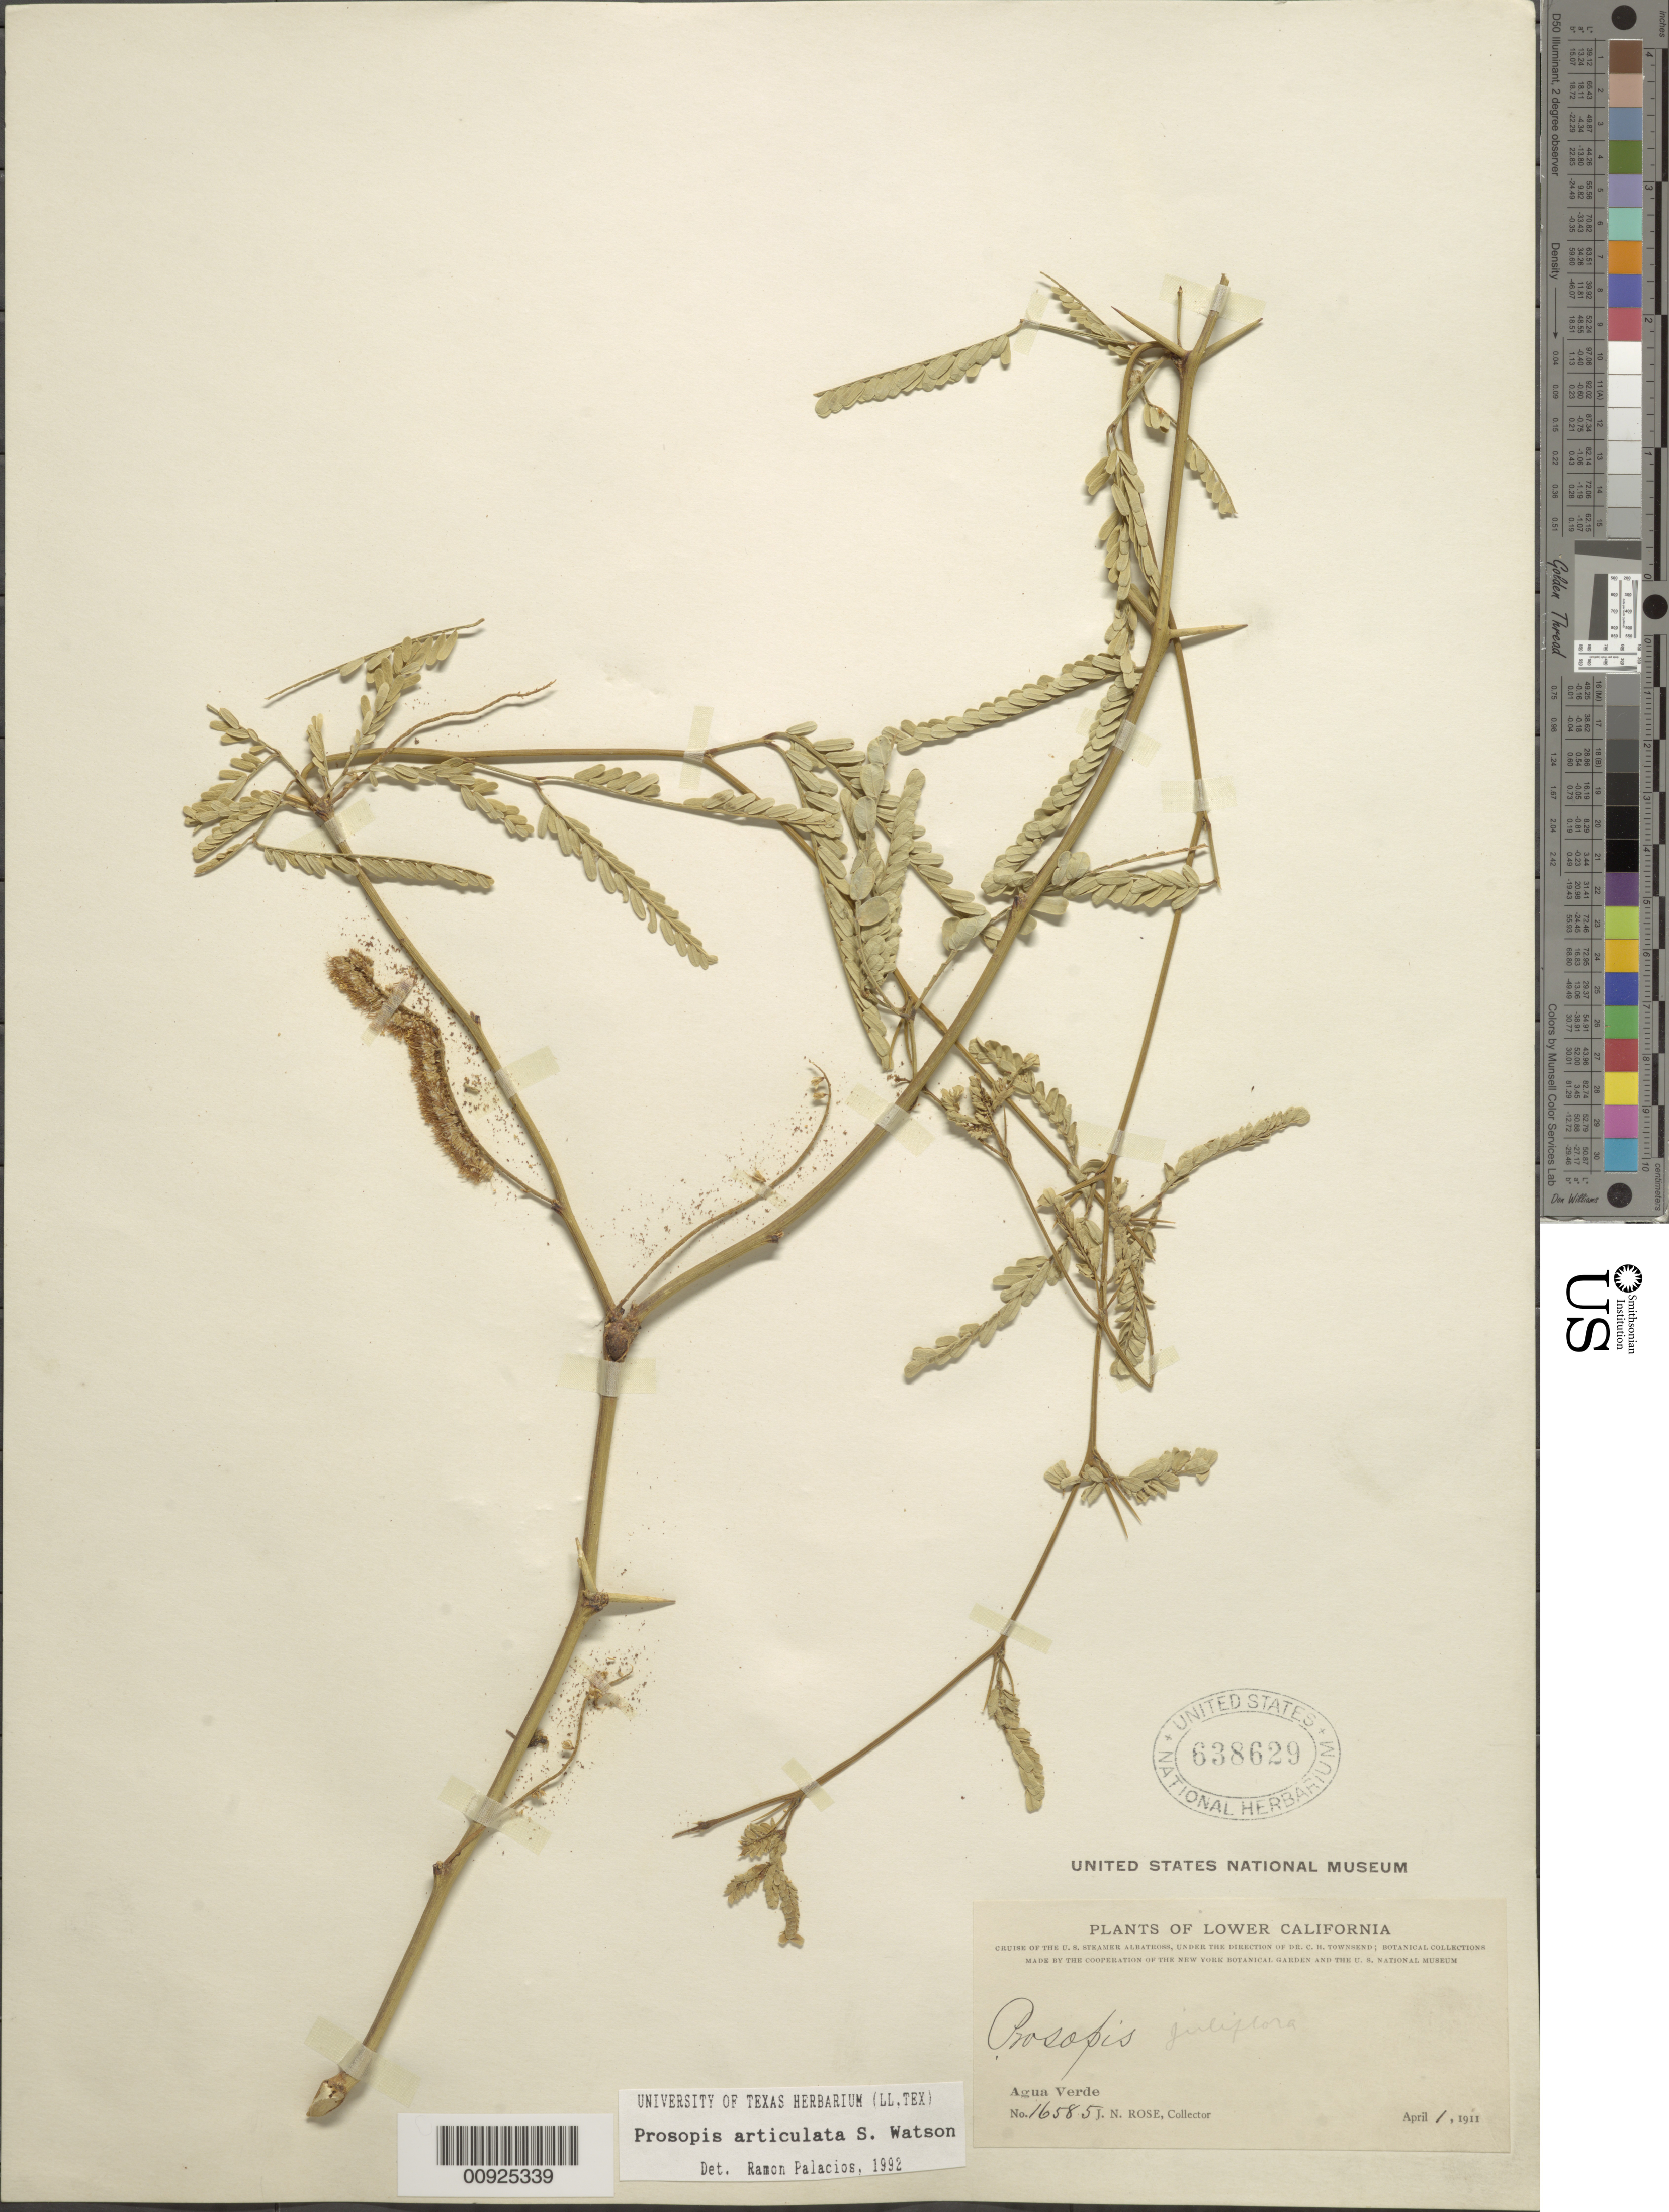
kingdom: Plantae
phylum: Tracheophyta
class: Magnoliopsida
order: Fabales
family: Fabaceae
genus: Neltuma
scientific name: Neltuma articulata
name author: (S. Watson) Britton & Rose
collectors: J. N. Rose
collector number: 16585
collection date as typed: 01 Apr 1911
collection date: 1911-04-01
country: Mexico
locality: Agua Verde, Lower California.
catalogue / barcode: US 638629